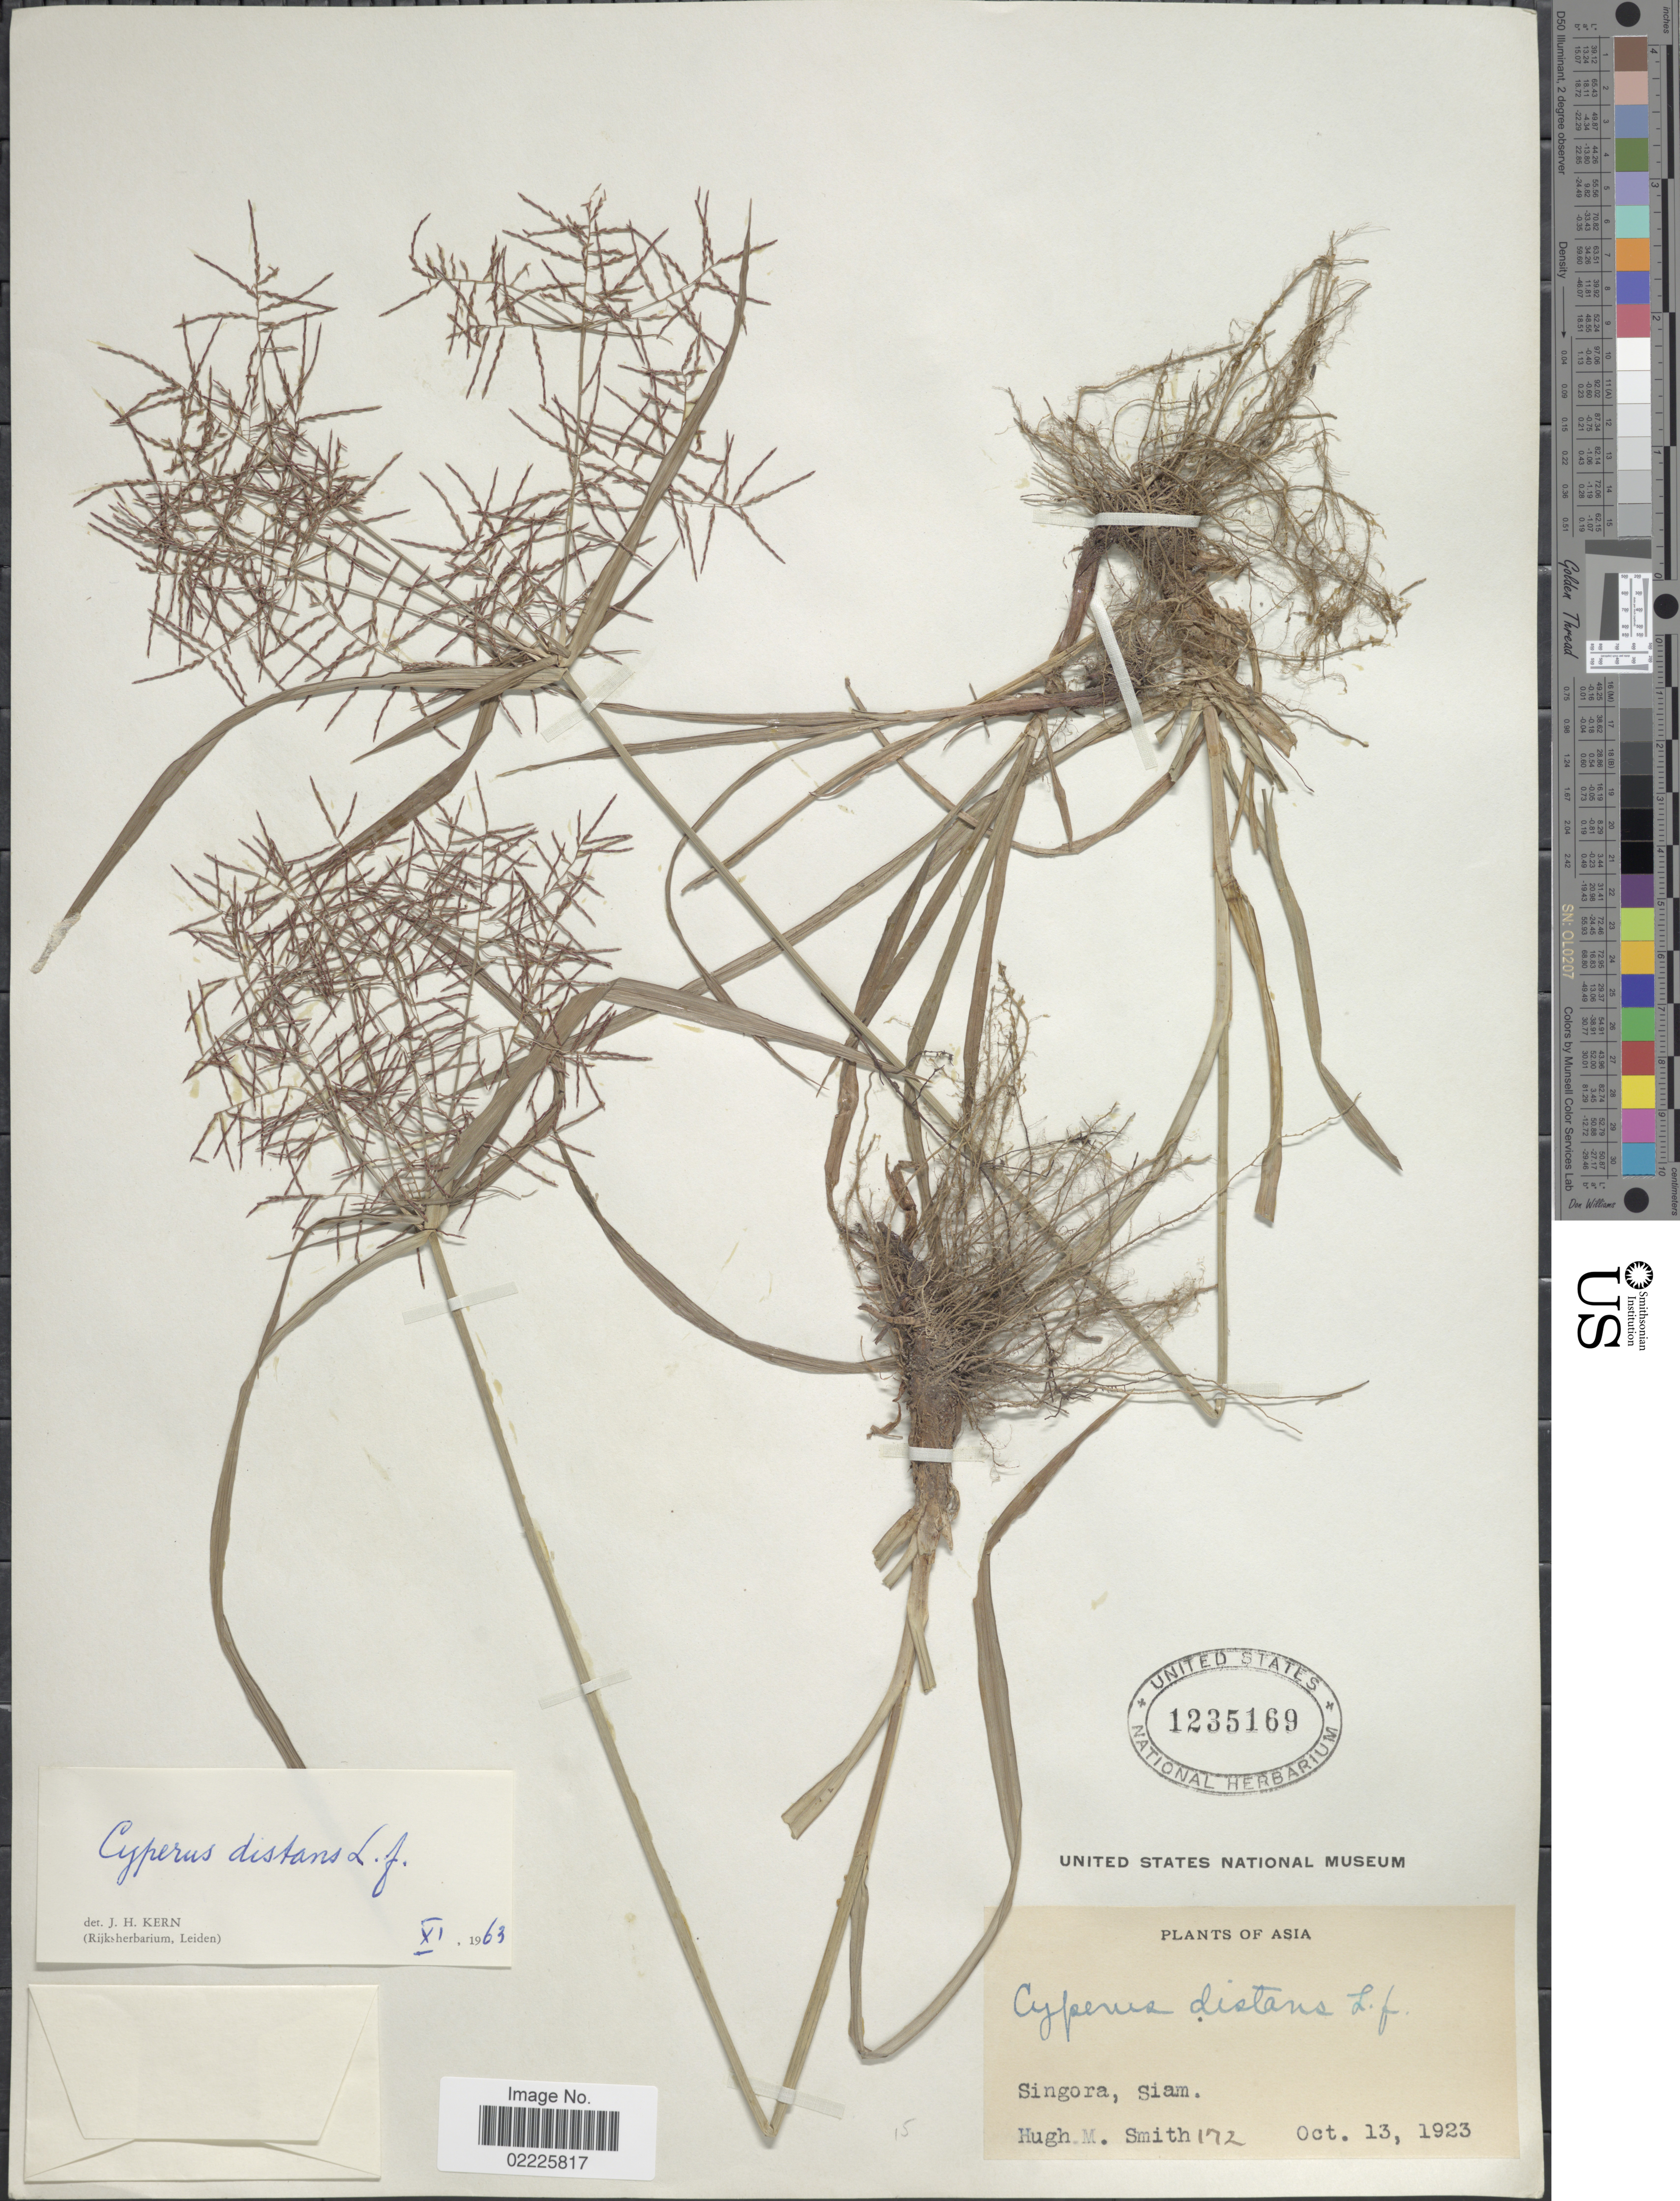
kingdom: Plantae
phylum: Tracheophyta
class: Liliopsida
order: Poales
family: Cyperaceae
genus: Cyperus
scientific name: Cyperus distans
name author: L. f.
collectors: H. M. Smith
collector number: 172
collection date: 1923-10-13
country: Thailand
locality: Asia, Singora, Siam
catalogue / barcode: US 1235169